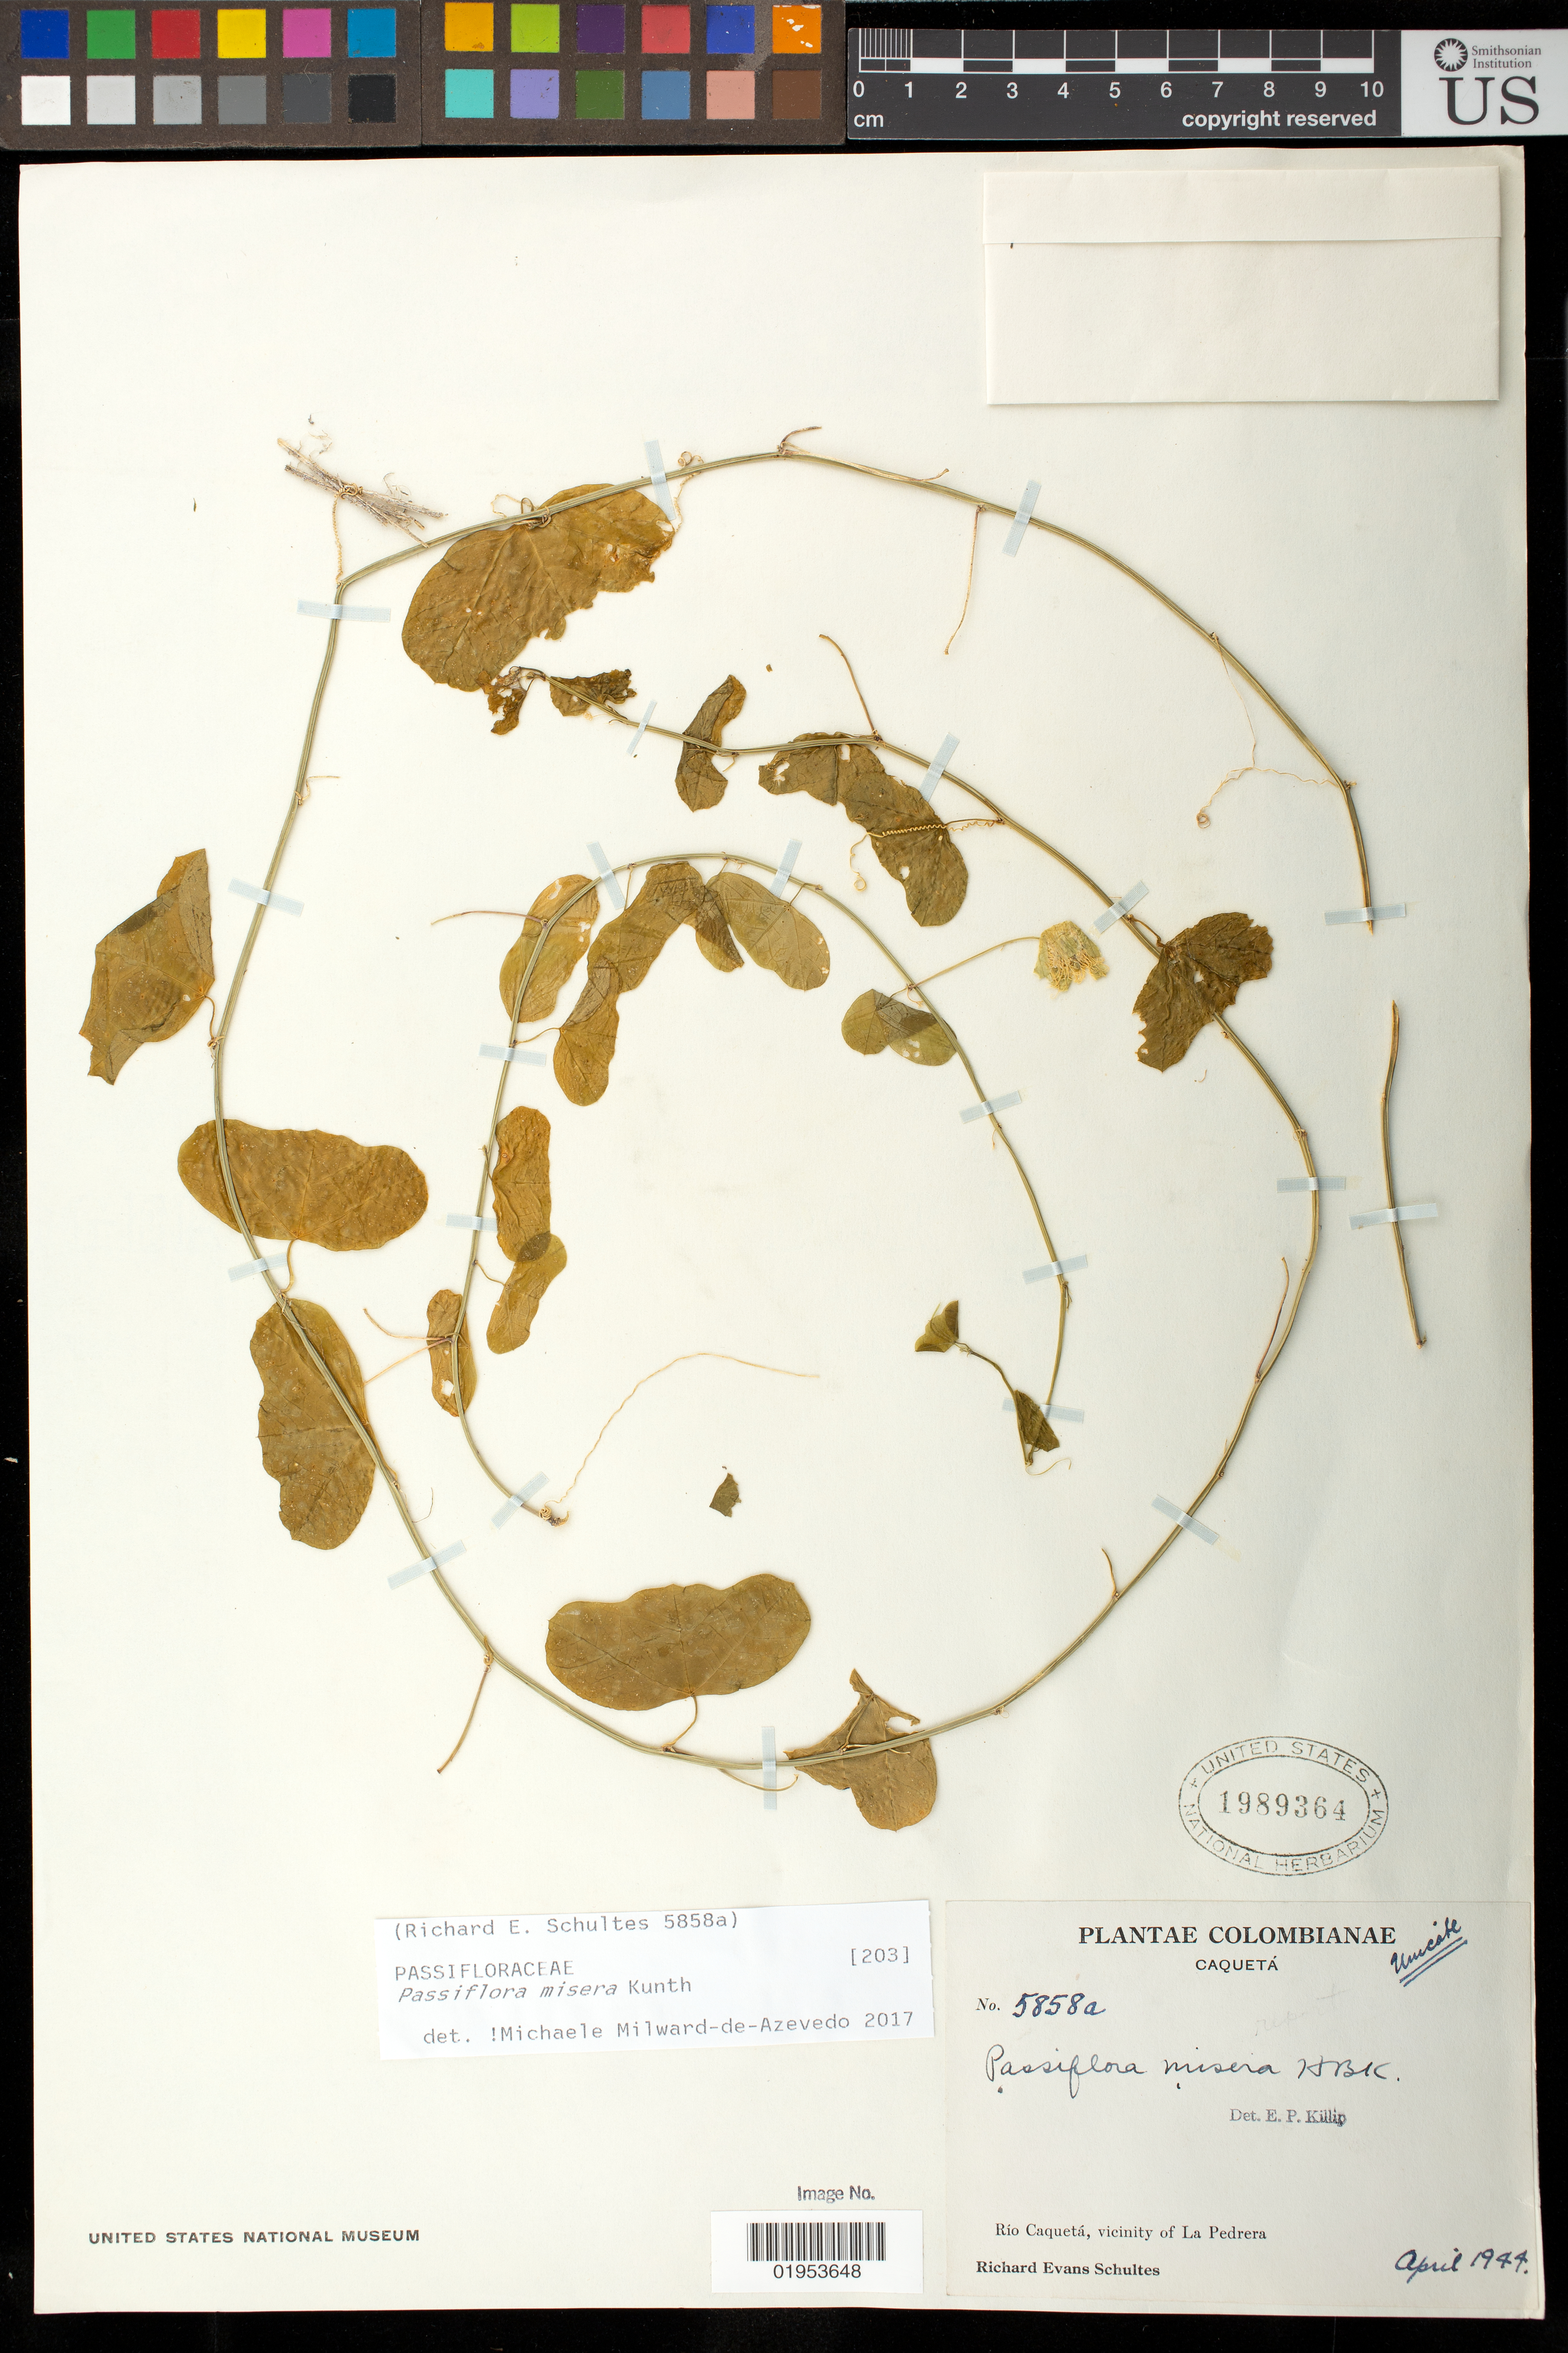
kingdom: Plantae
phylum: Tracheophyta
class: Magnoliopsida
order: Malpighiales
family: Passifloraceae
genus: Passiflora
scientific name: Passiflora misera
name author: Kunth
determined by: Azevedo, M. A. Milward de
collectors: R. E. Schultes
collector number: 5858a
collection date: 1944-04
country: Colombia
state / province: Caqueta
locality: Río Caquetá, vicinity of La Pedera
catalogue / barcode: US 1989364